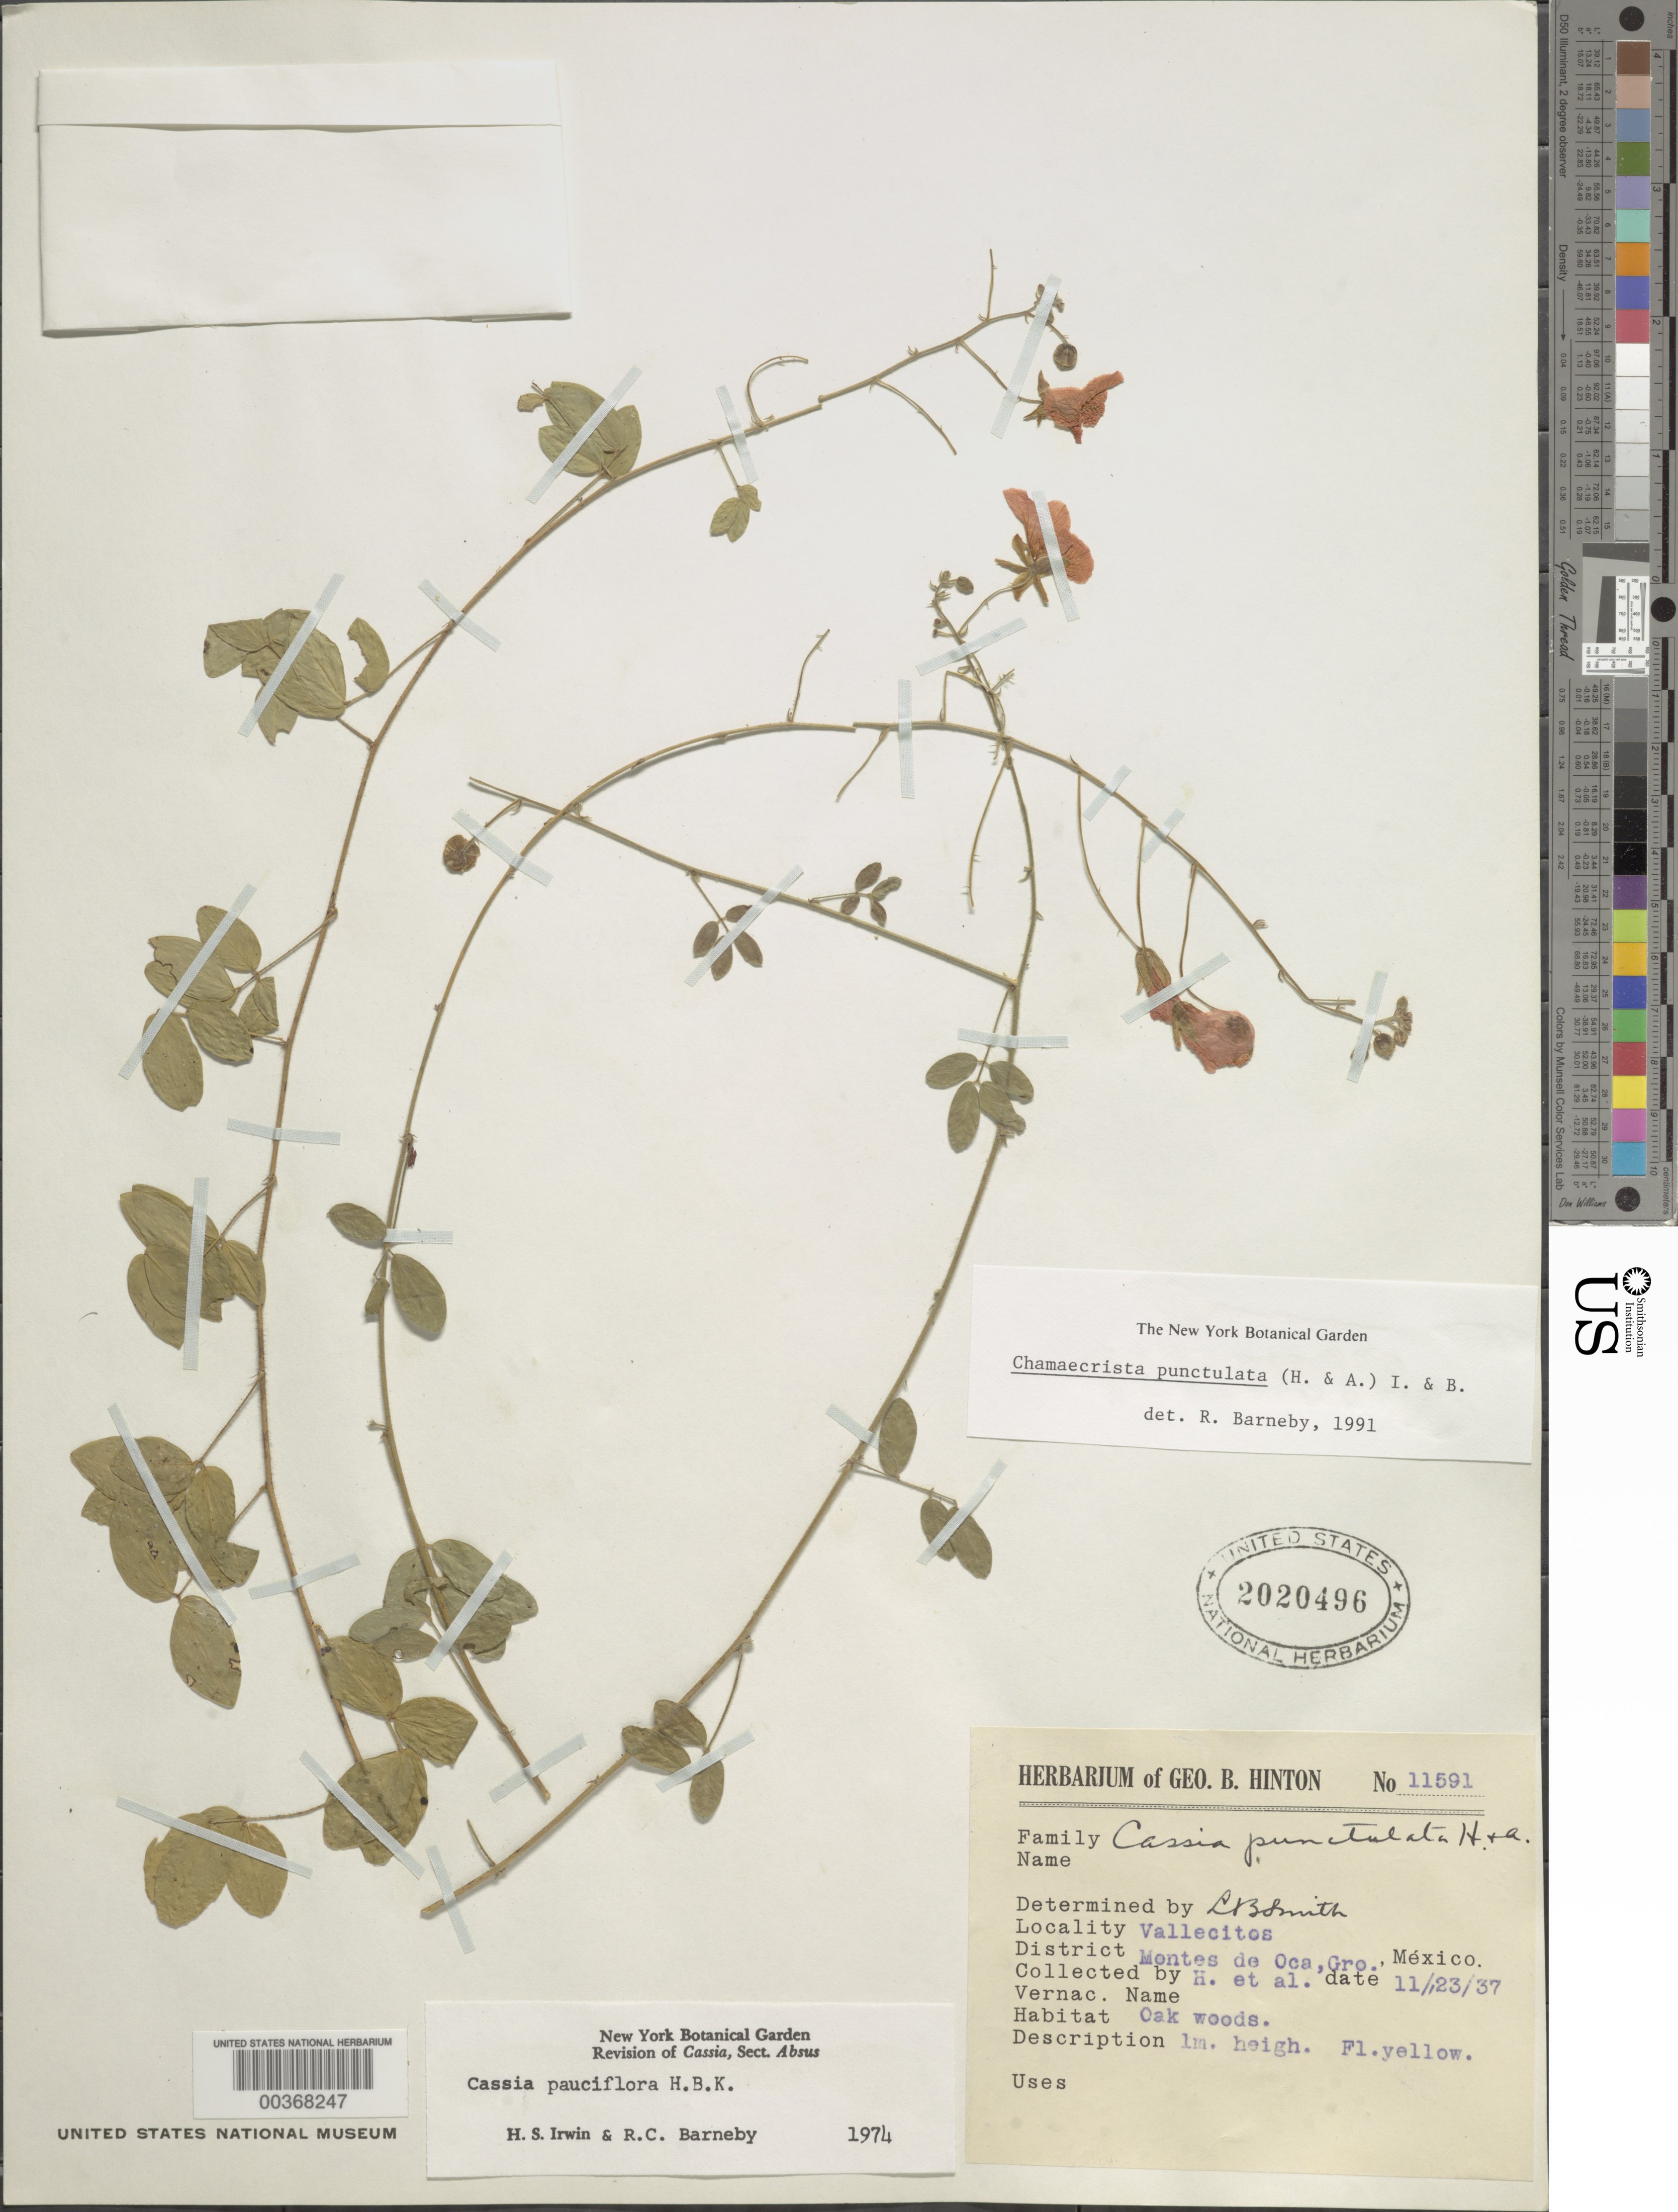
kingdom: Plantae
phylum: Tracheophyta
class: Magnoliopsida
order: Fabales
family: Fabaceae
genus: Chamaecrista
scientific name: Chamaecrista punctulata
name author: (Hook. & Arn.) H.S. Irwin & Barneby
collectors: G. B. Hinton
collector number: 11591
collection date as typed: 23 Nov 1937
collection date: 1937-11-23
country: Mexico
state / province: Guerrero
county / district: Unión De Isidoro Montes De Oca, La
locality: Montes de Oca mun. (?), Vallecitos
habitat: Oak woods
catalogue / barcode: US 2020496